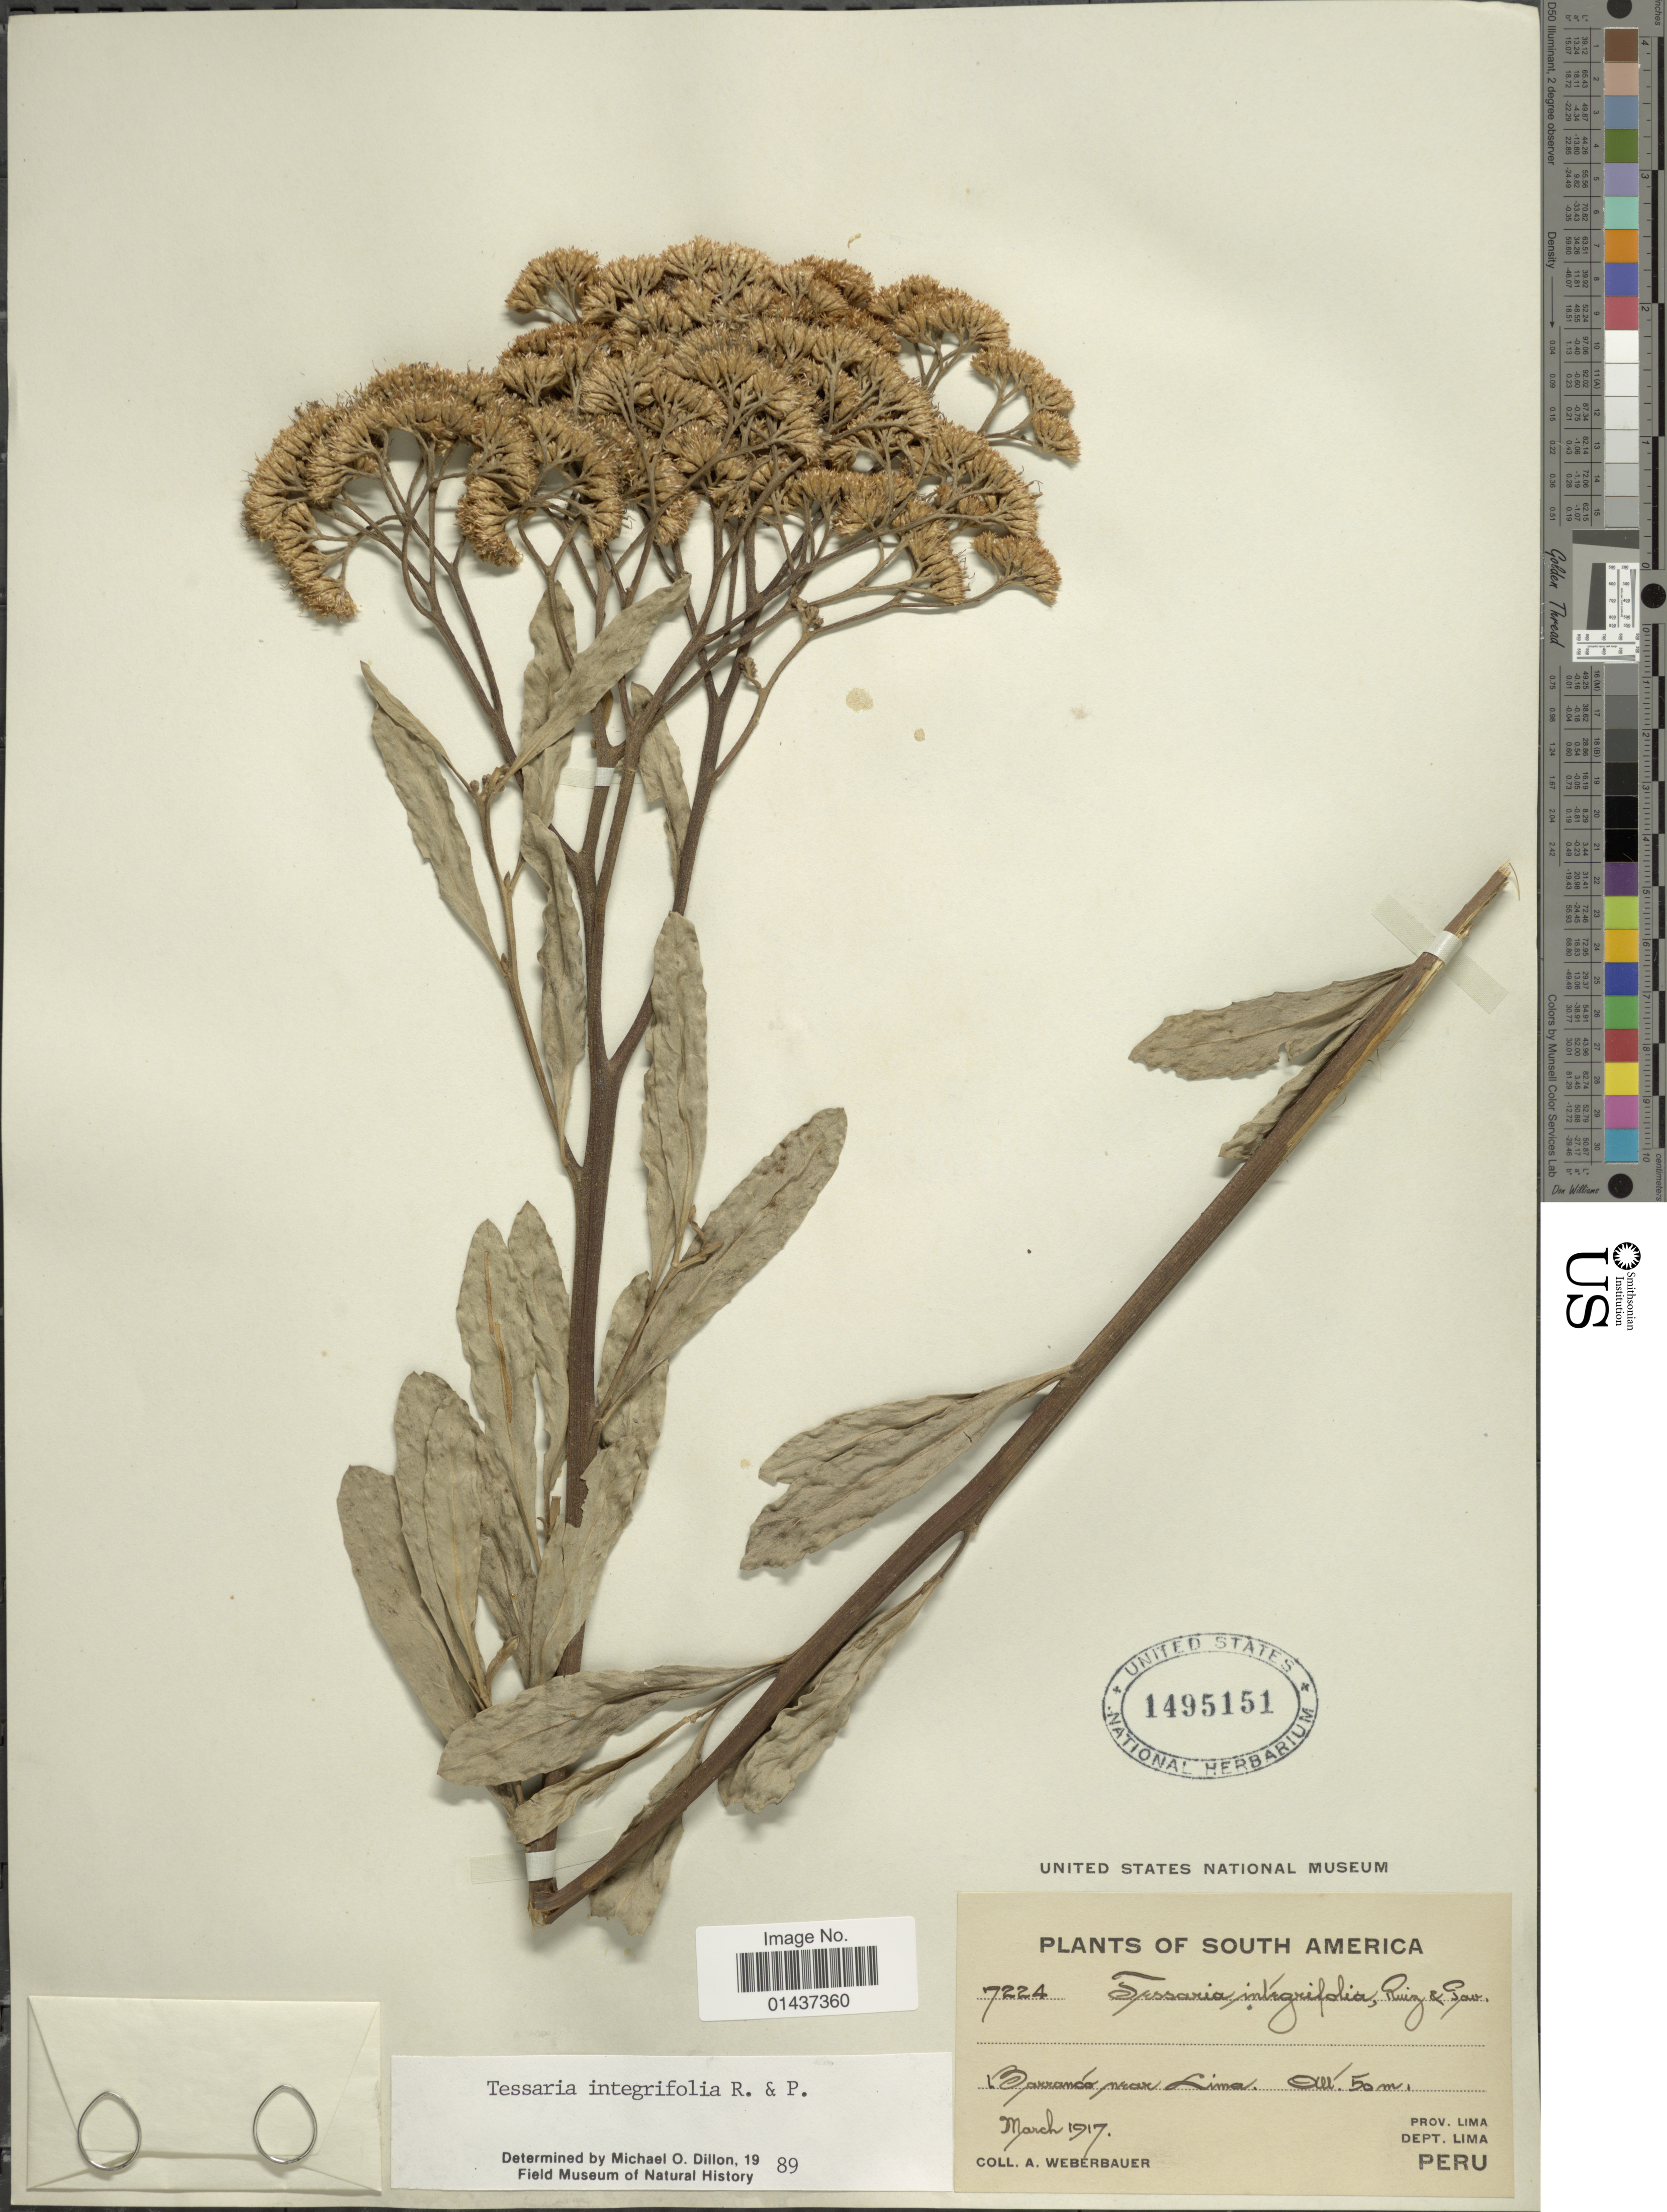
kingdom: Plantae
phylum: Tracheophyta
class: Magnoliopsida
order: Asterales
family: Asteraceae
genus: Tessaria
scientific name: Tessaria integrifolia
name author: Ruiz & Pav.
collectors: A. Weberbauer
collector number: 7224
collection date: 1917-03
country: Peru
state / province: Lima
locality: Dept. Lima, Barranco near Lima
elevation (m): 50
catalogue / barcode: US 1495151